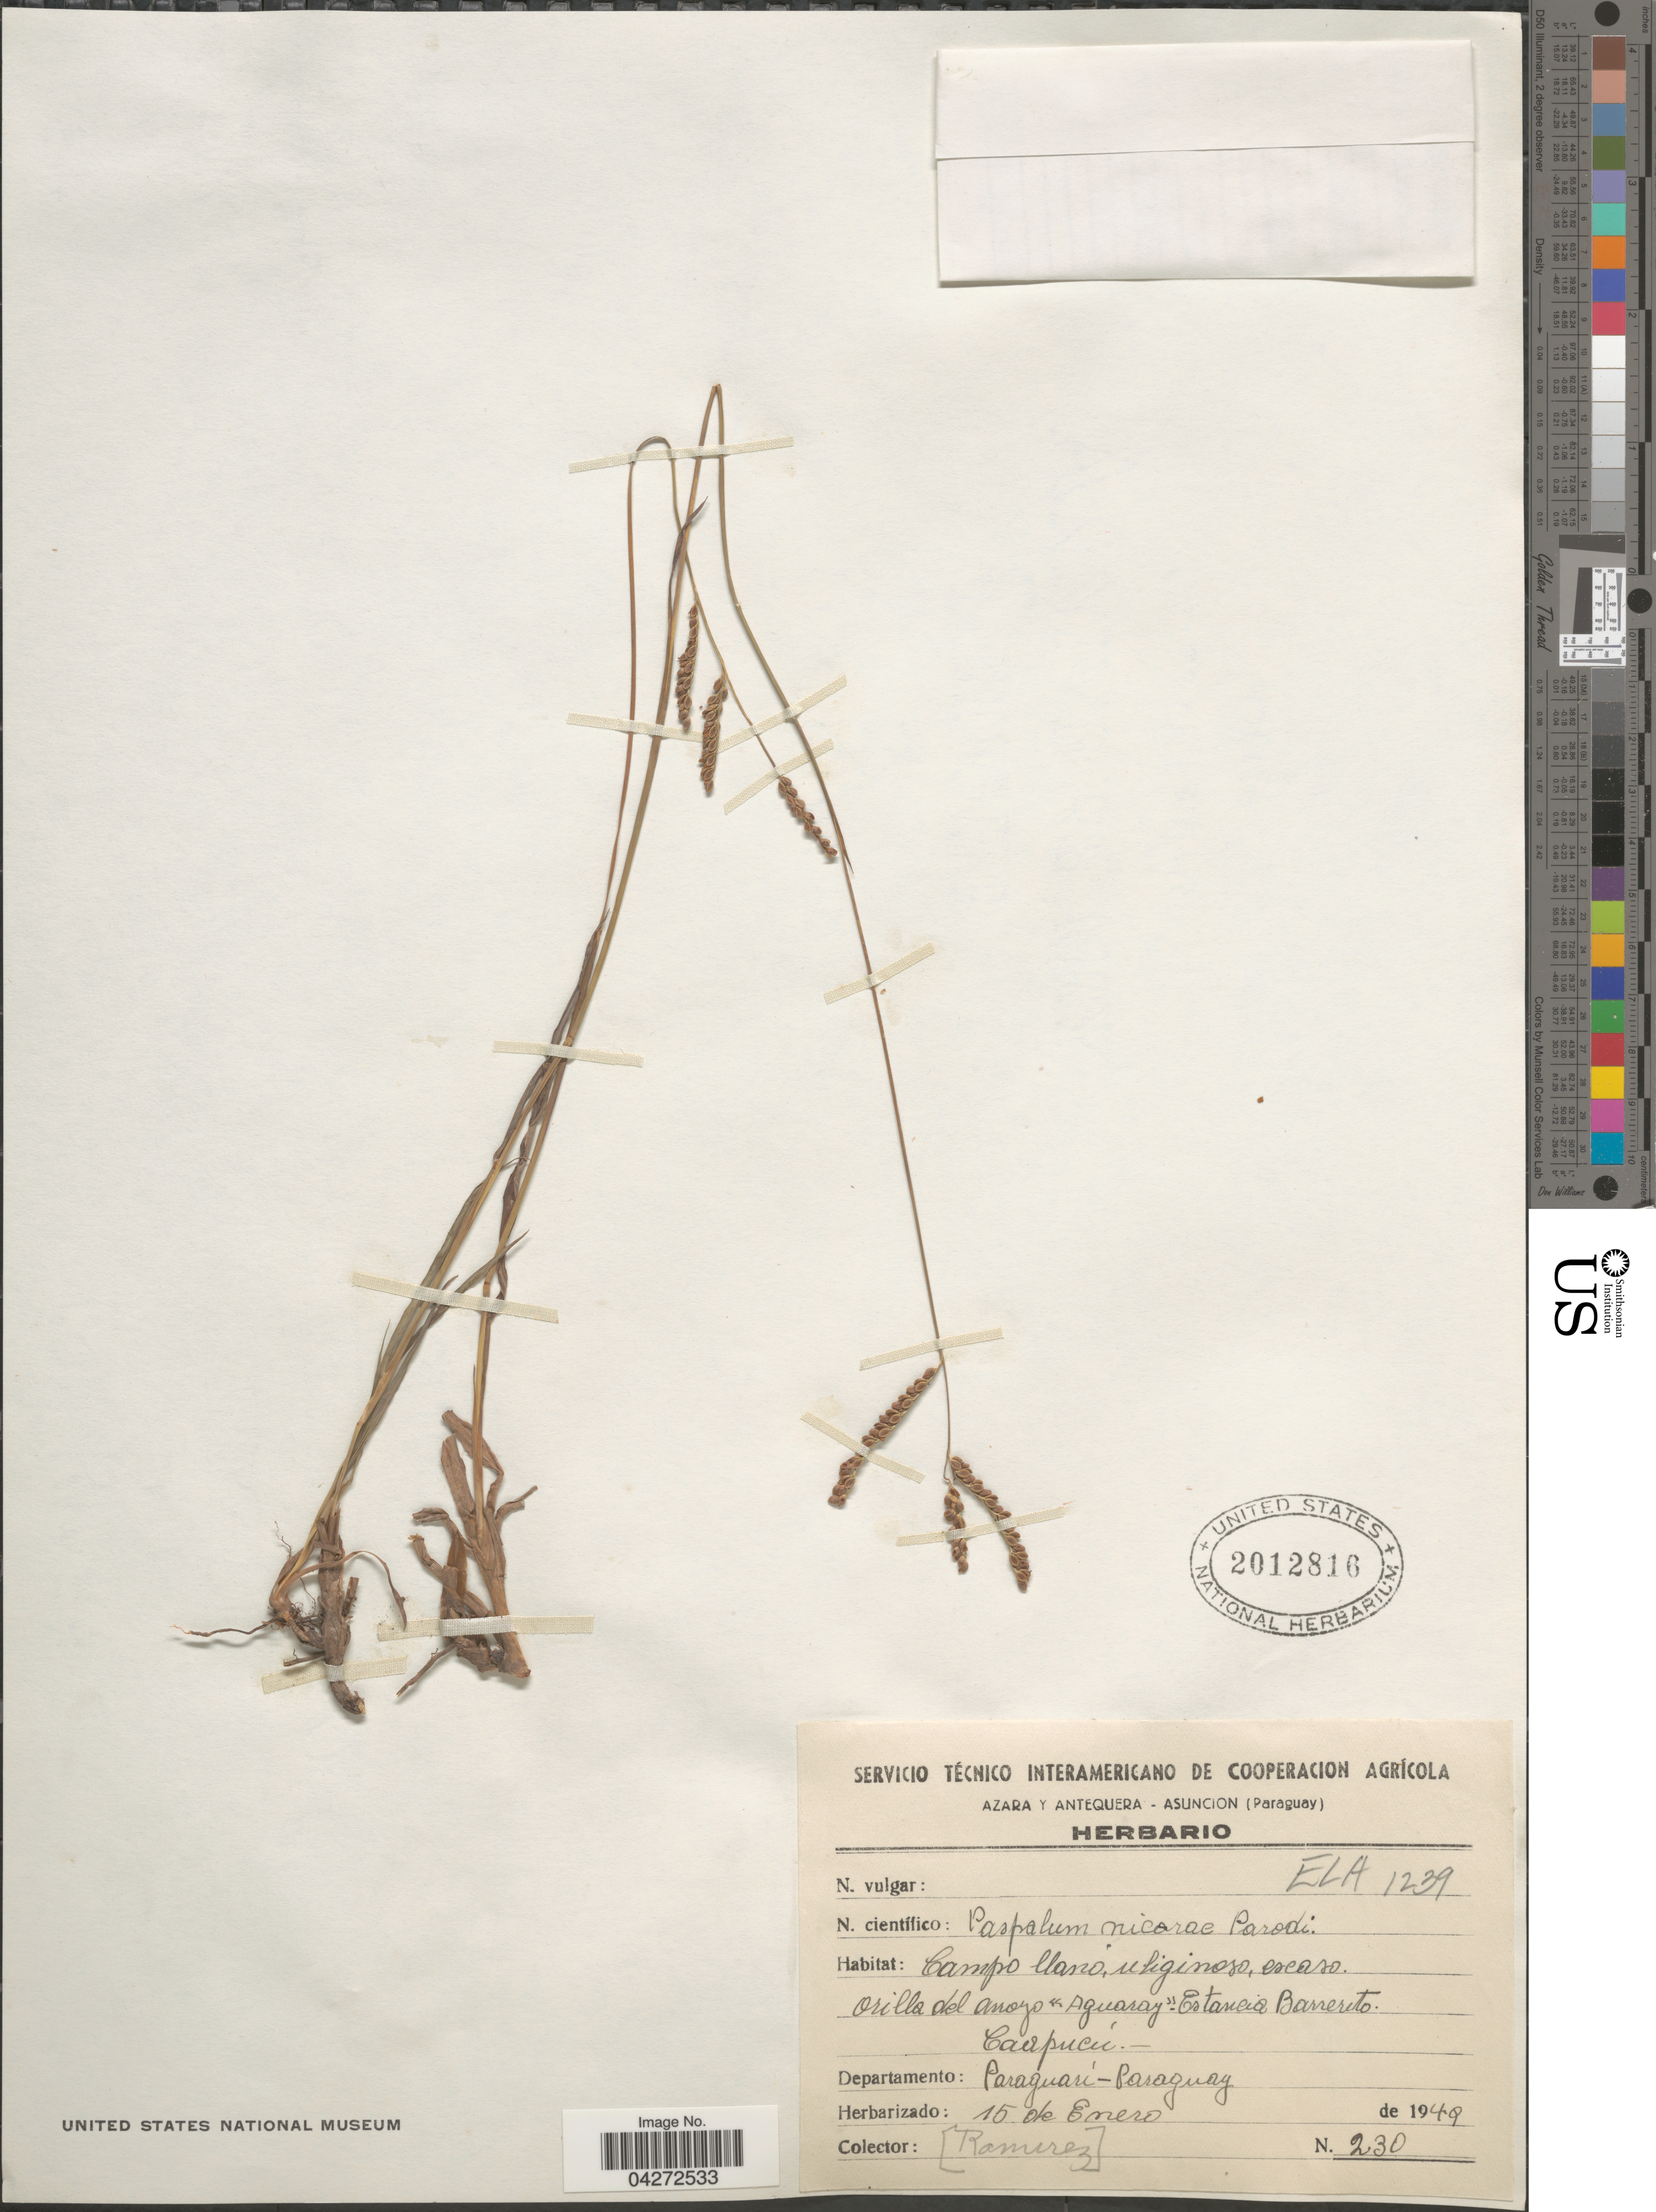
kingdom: Plantae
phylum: Tracheophyta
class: Liliopsida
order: Poales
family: Poaceae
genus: Paspalum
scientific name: Paspalum nicorae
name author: Parodi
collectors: A. Ramírez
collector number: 230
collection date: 1949-01-15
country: Paraguay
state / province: Paraguari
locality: Campo llano, uglinoso, escaso. Orilla del arroyo "Aguaray". Estancia Barrerito. Caapucú. Departamento: Paraguari.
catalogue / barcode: US 2012816